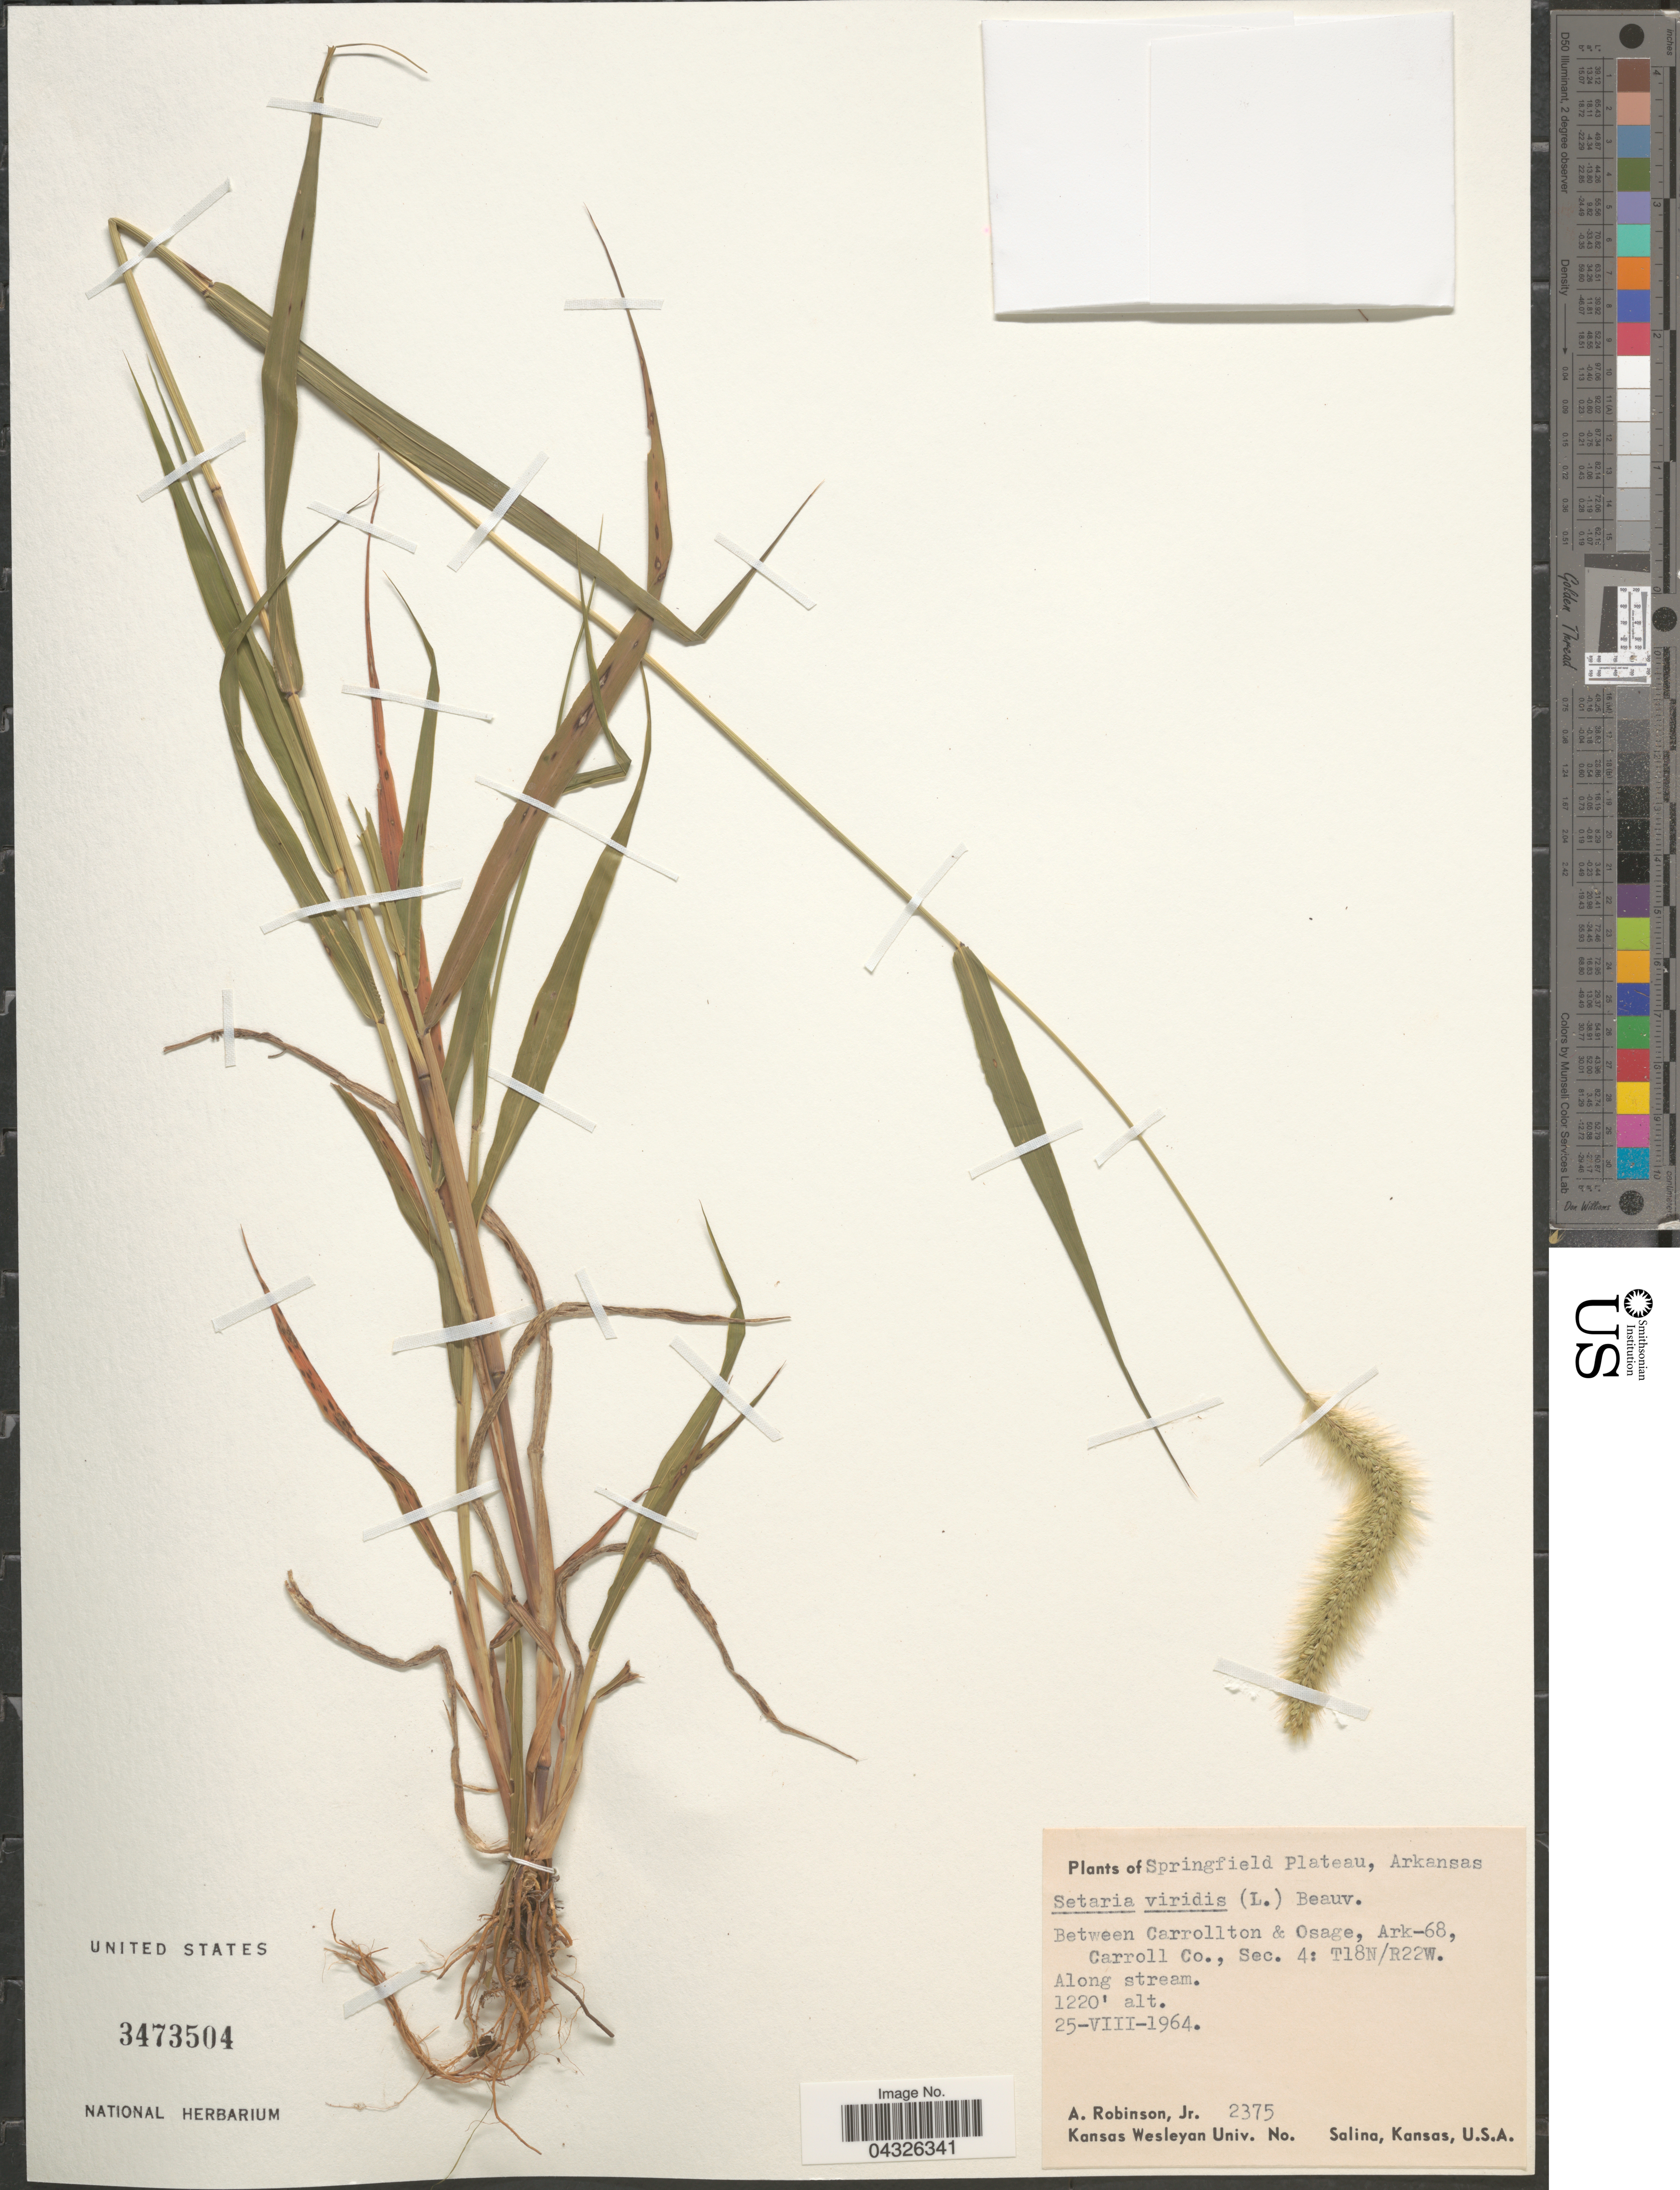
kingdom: Plantae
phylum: Tracheophyta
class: Liliopsida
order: Poales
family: Poaceae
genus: Setaria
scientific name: Setaria viridis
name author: (L.) P. Beauv.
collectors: A. Robinson Jr.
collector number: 2375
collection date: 1964-08-25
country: United States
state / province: Arkansas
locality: Springfield Plateau. Between Carrollton & Osage, Ark-68, Carroll Co., Sec. 4: T18N/R22W. Along stream.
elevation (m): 372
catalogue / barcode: US 3473504